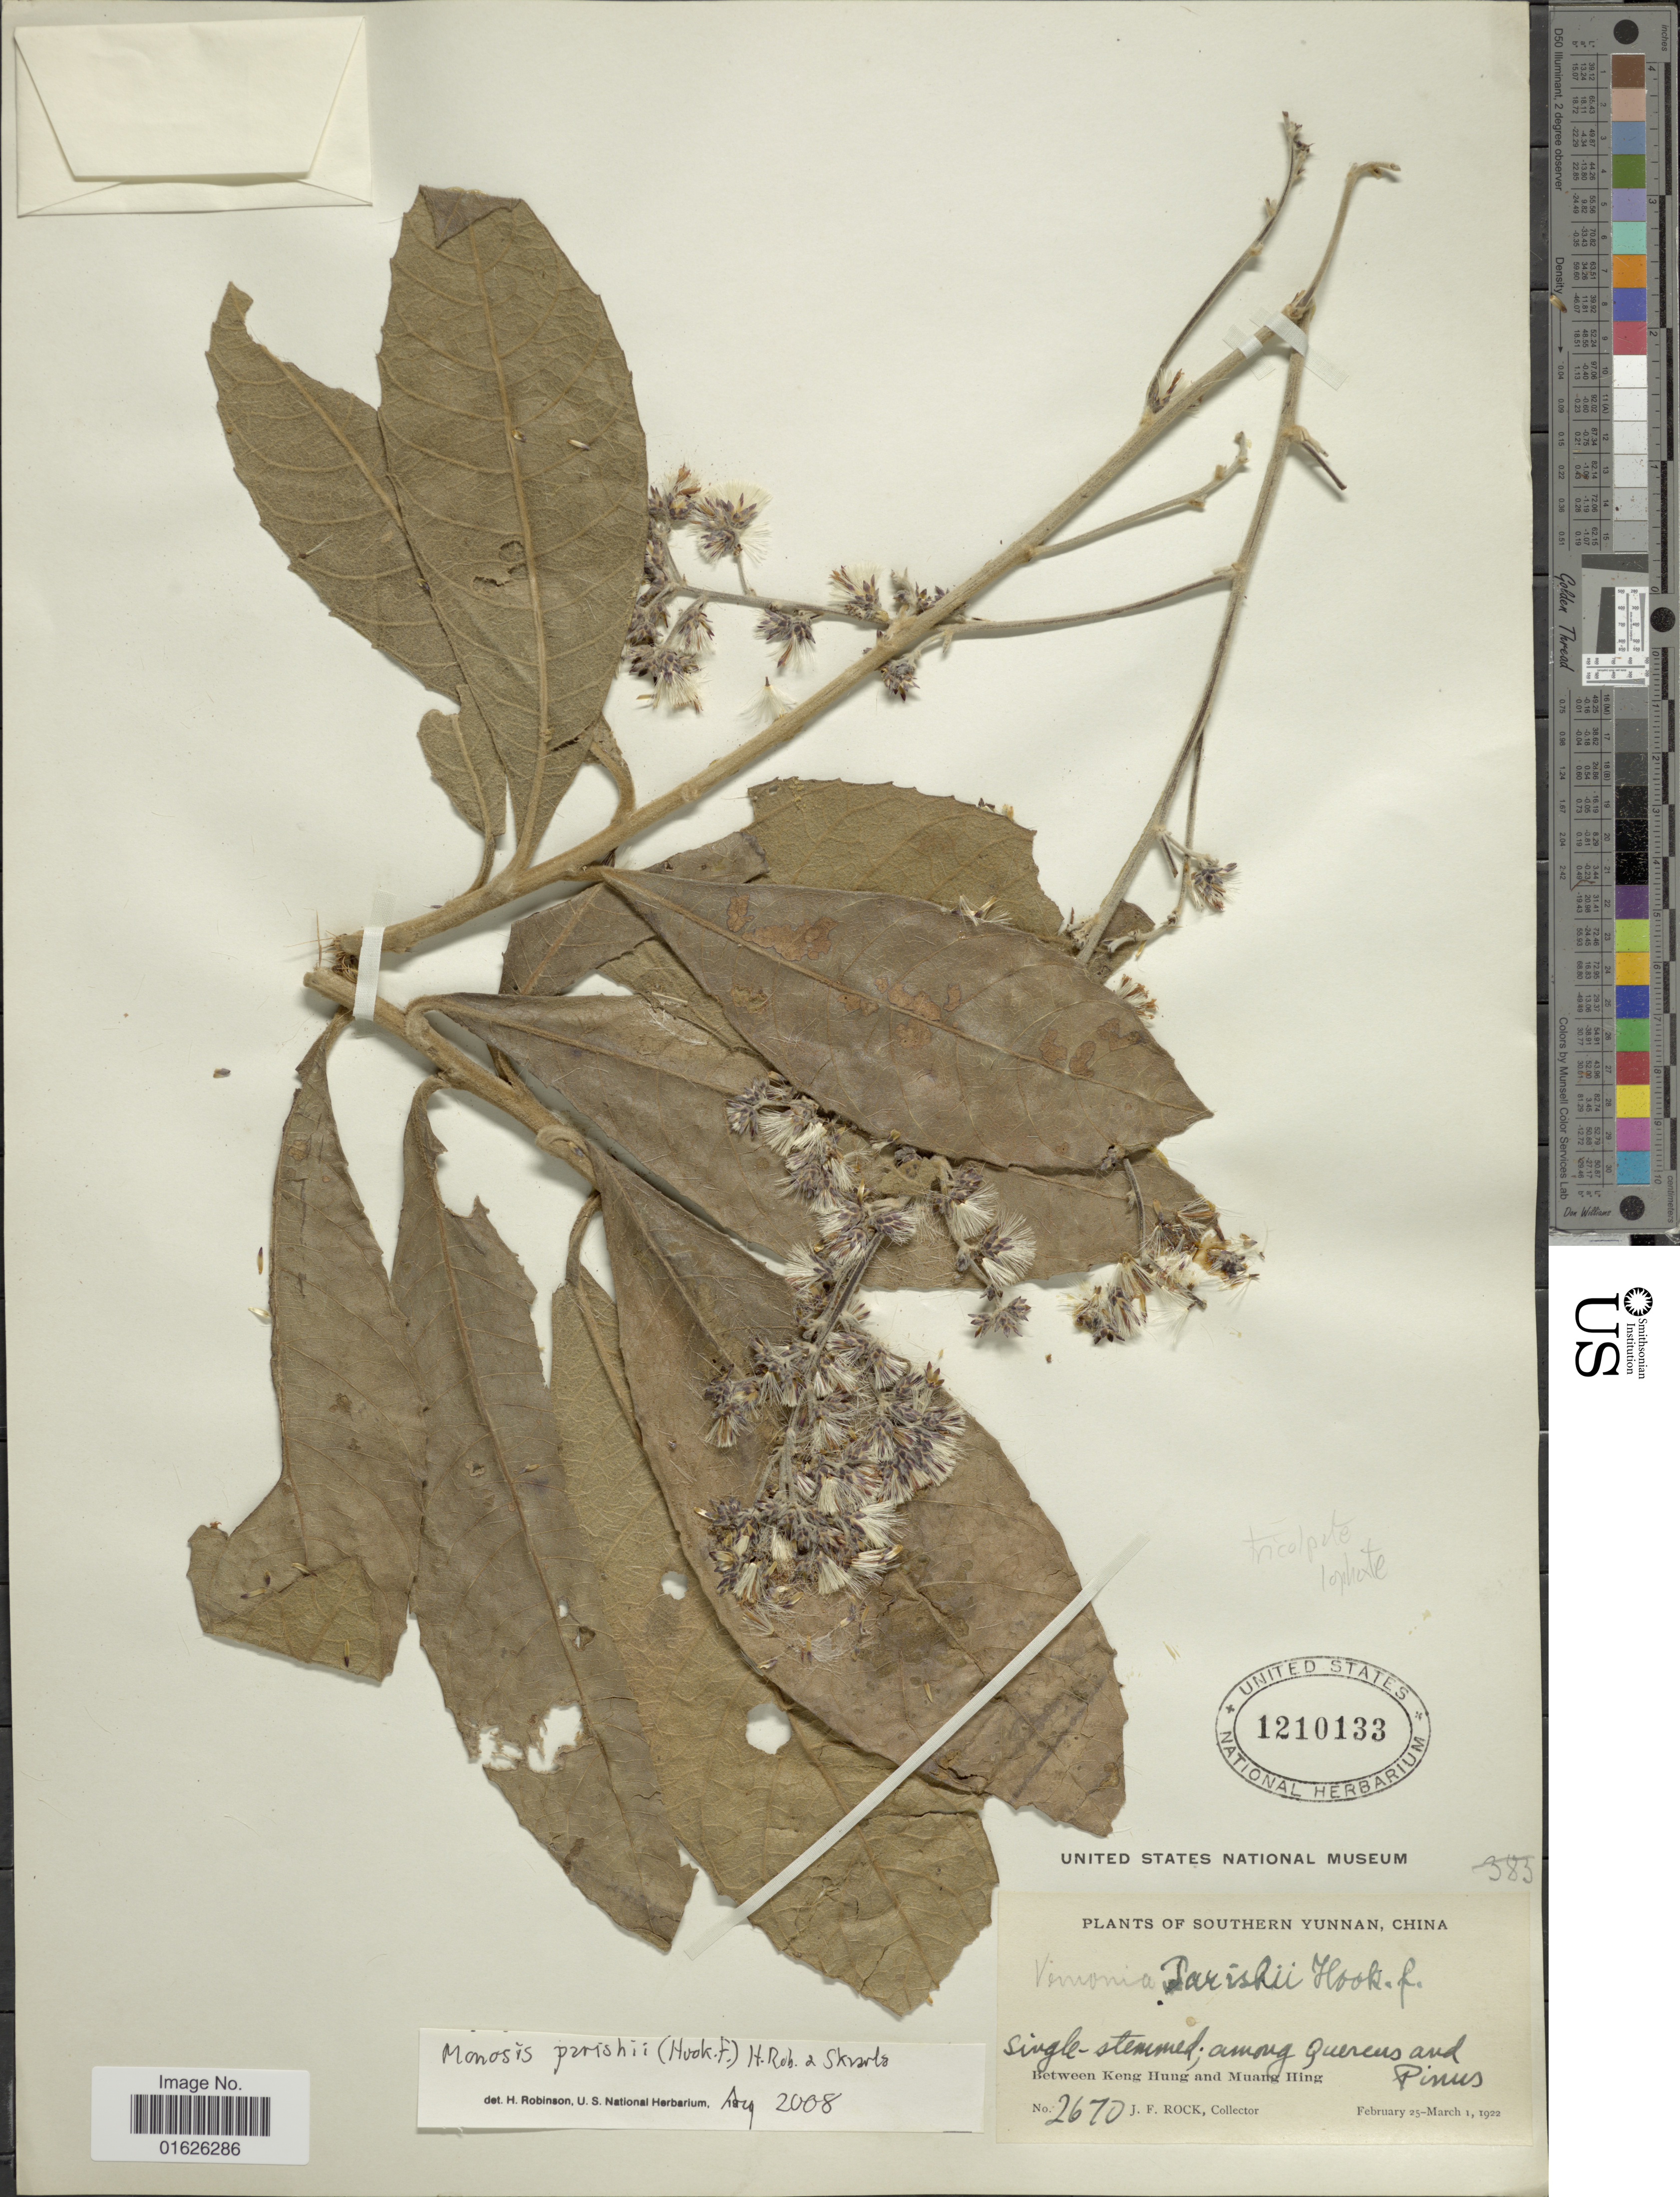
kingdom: Plantae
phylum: Tracheophyta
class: Magnoliopsida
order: Asterales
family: Asteraceae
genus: Monosis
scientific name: Monosis parishii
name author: (Hook. f.) H. Rob. & Skvarla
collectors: J. Rock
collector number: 2670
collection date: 1922-02-25/1922-03-01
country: China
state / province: Yunnan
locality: Southern Yunnan, between Keng Hung and Muang Hing.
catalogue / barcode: US 1210133